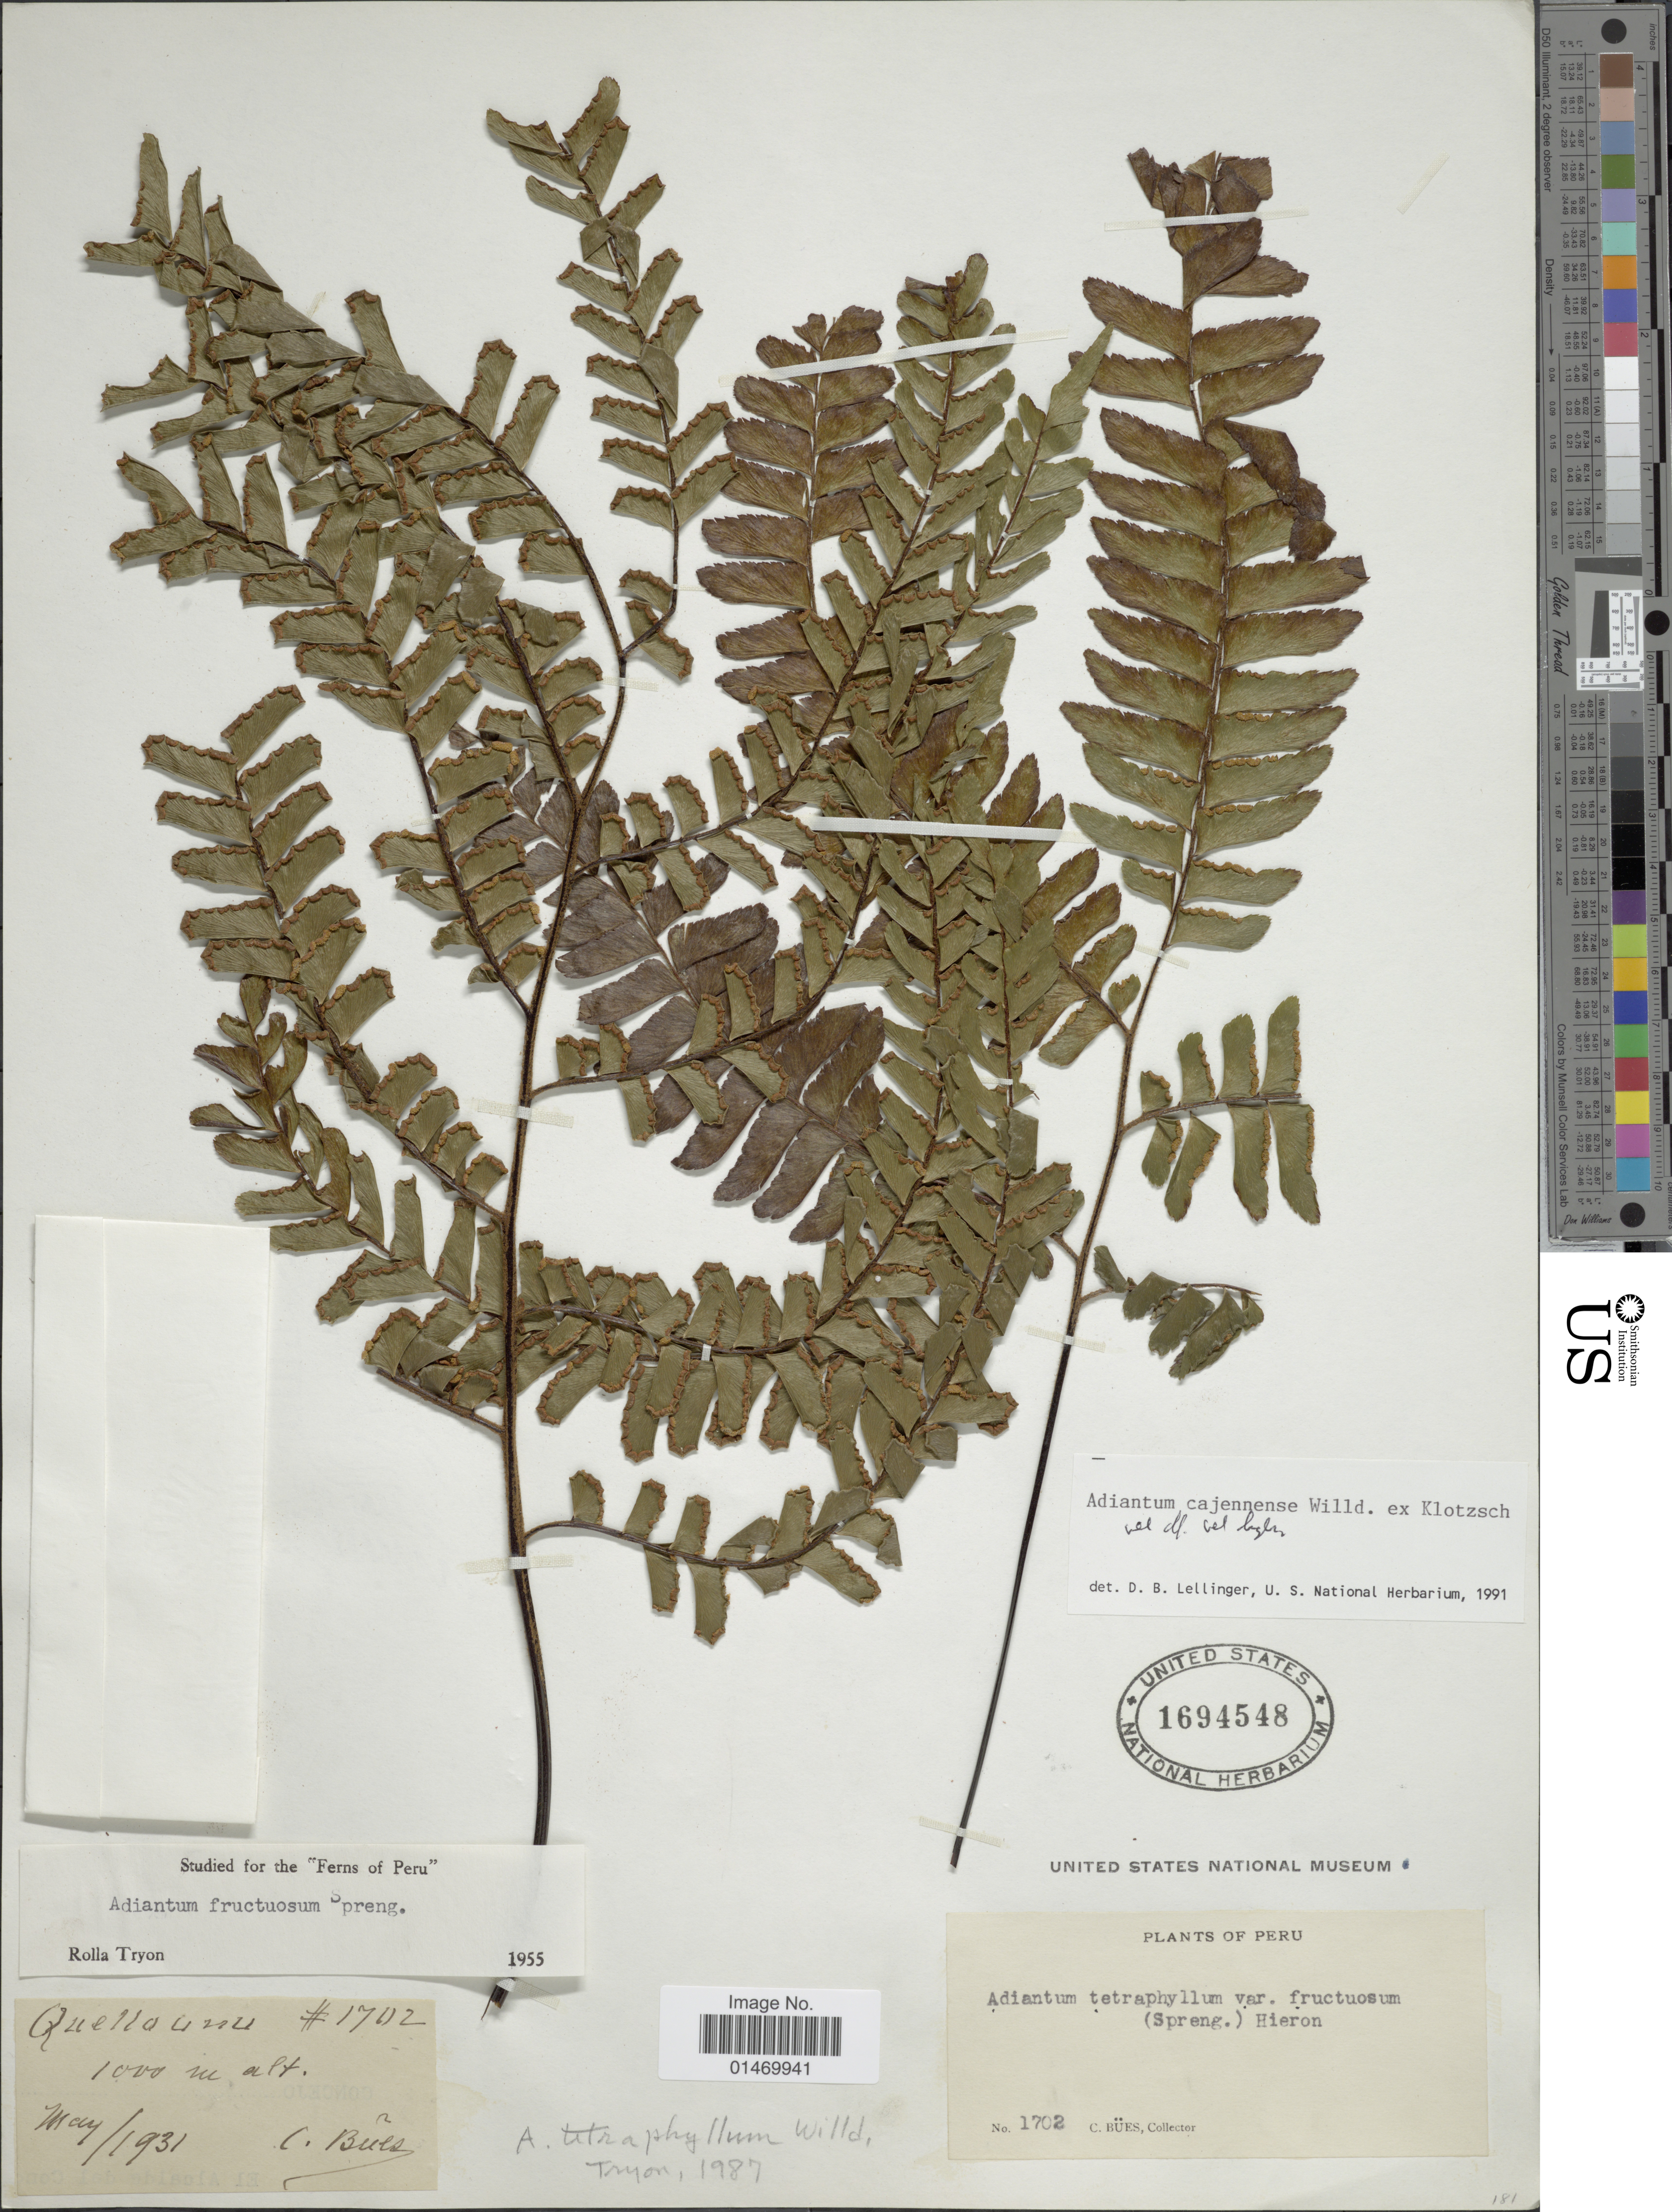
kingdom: Plantae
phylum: Tracheophyta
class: Polypodiopsida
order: Polypodiales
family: Pteridaceae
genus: Adiantum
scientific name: Adiantum cajennense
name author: Willd. ex Klotzsch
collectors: C. Bues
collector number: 1702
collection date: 1931-05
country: Peru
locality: Peru.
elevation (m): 1000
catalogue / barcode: US 1694548